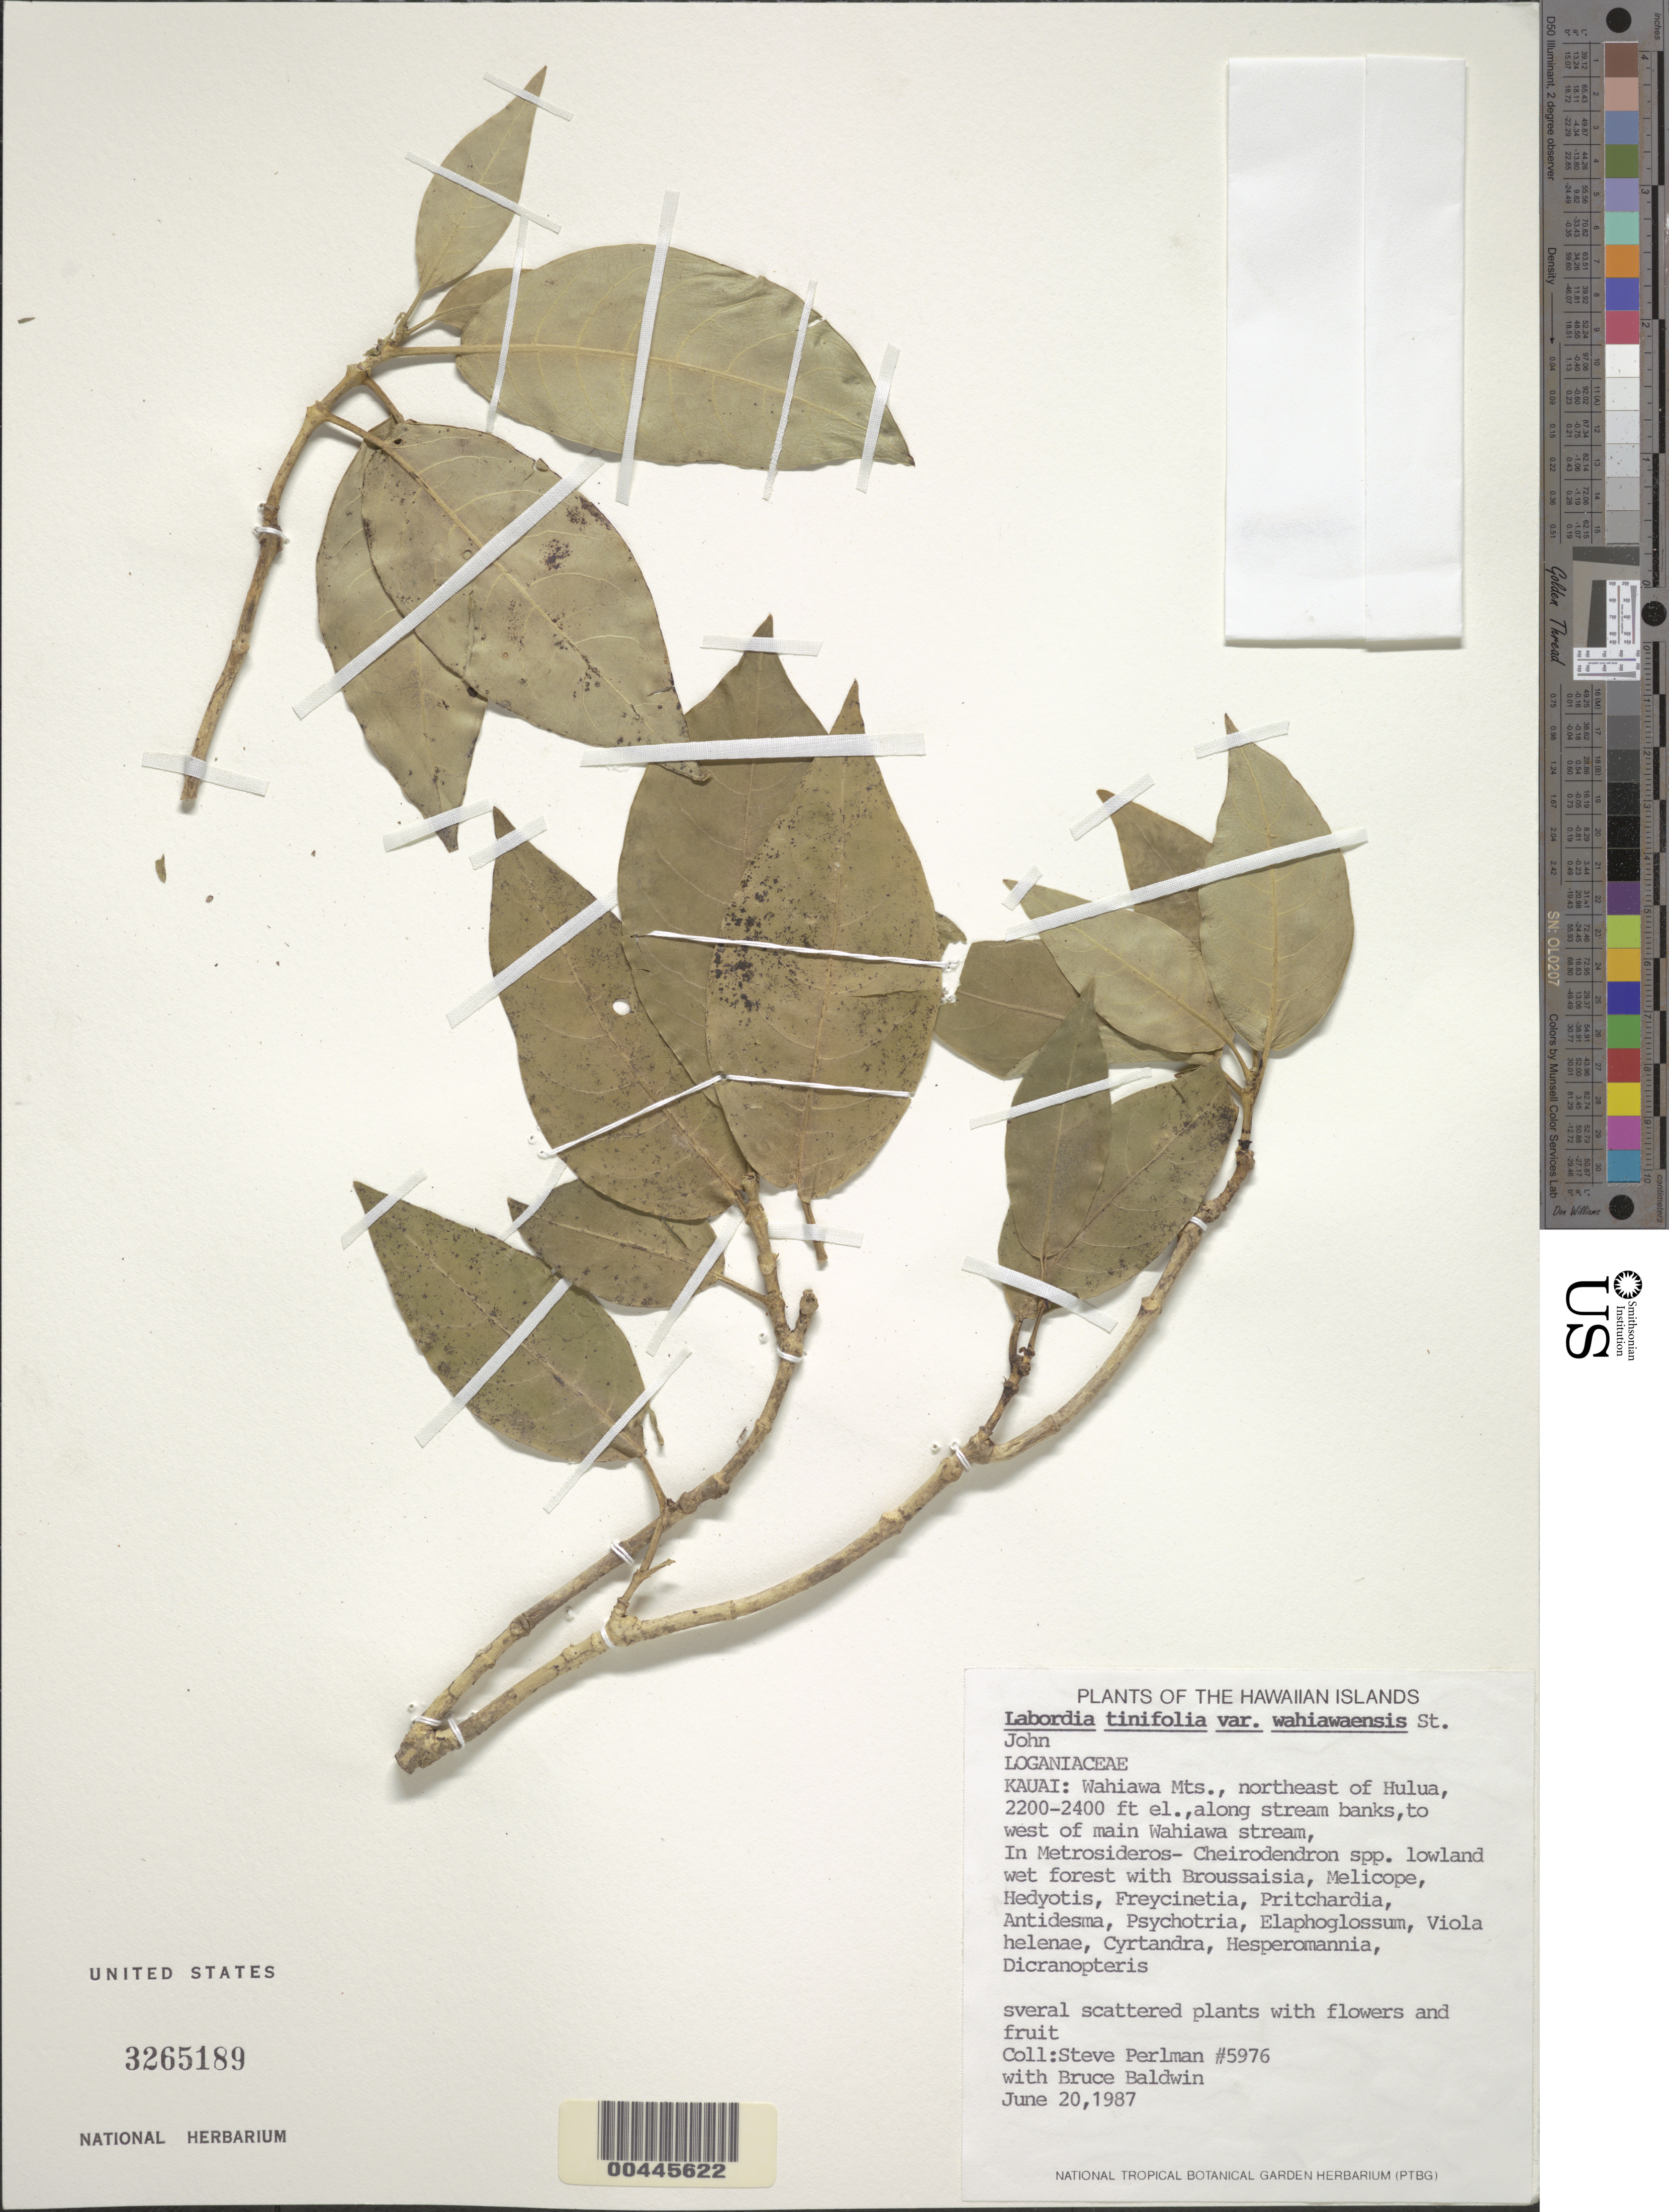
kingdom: Plantae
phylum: Tracheophyta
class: Magnoliopsida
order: Gentianales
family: Loganiaceae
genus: Geniostoma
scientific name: Geniostoma tinifolium var. wahiawaense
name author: (H. St. John) Byng & Christenh.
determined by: Wagner, W. L., (BOT), Smithsonian Institution - National Museum of Natural History (UNITED STATES)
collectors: S. P. Perlman & B. Baldwin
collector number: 5976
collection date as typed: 20 Jun 1987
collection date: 1987-06-20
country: United States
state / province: Hawaii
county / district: Kauai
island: Kaua'i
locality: Wahiawa Mts., NE of Hulua, to W of main Wahiawa stream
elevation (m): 671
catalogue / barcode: US 3265189